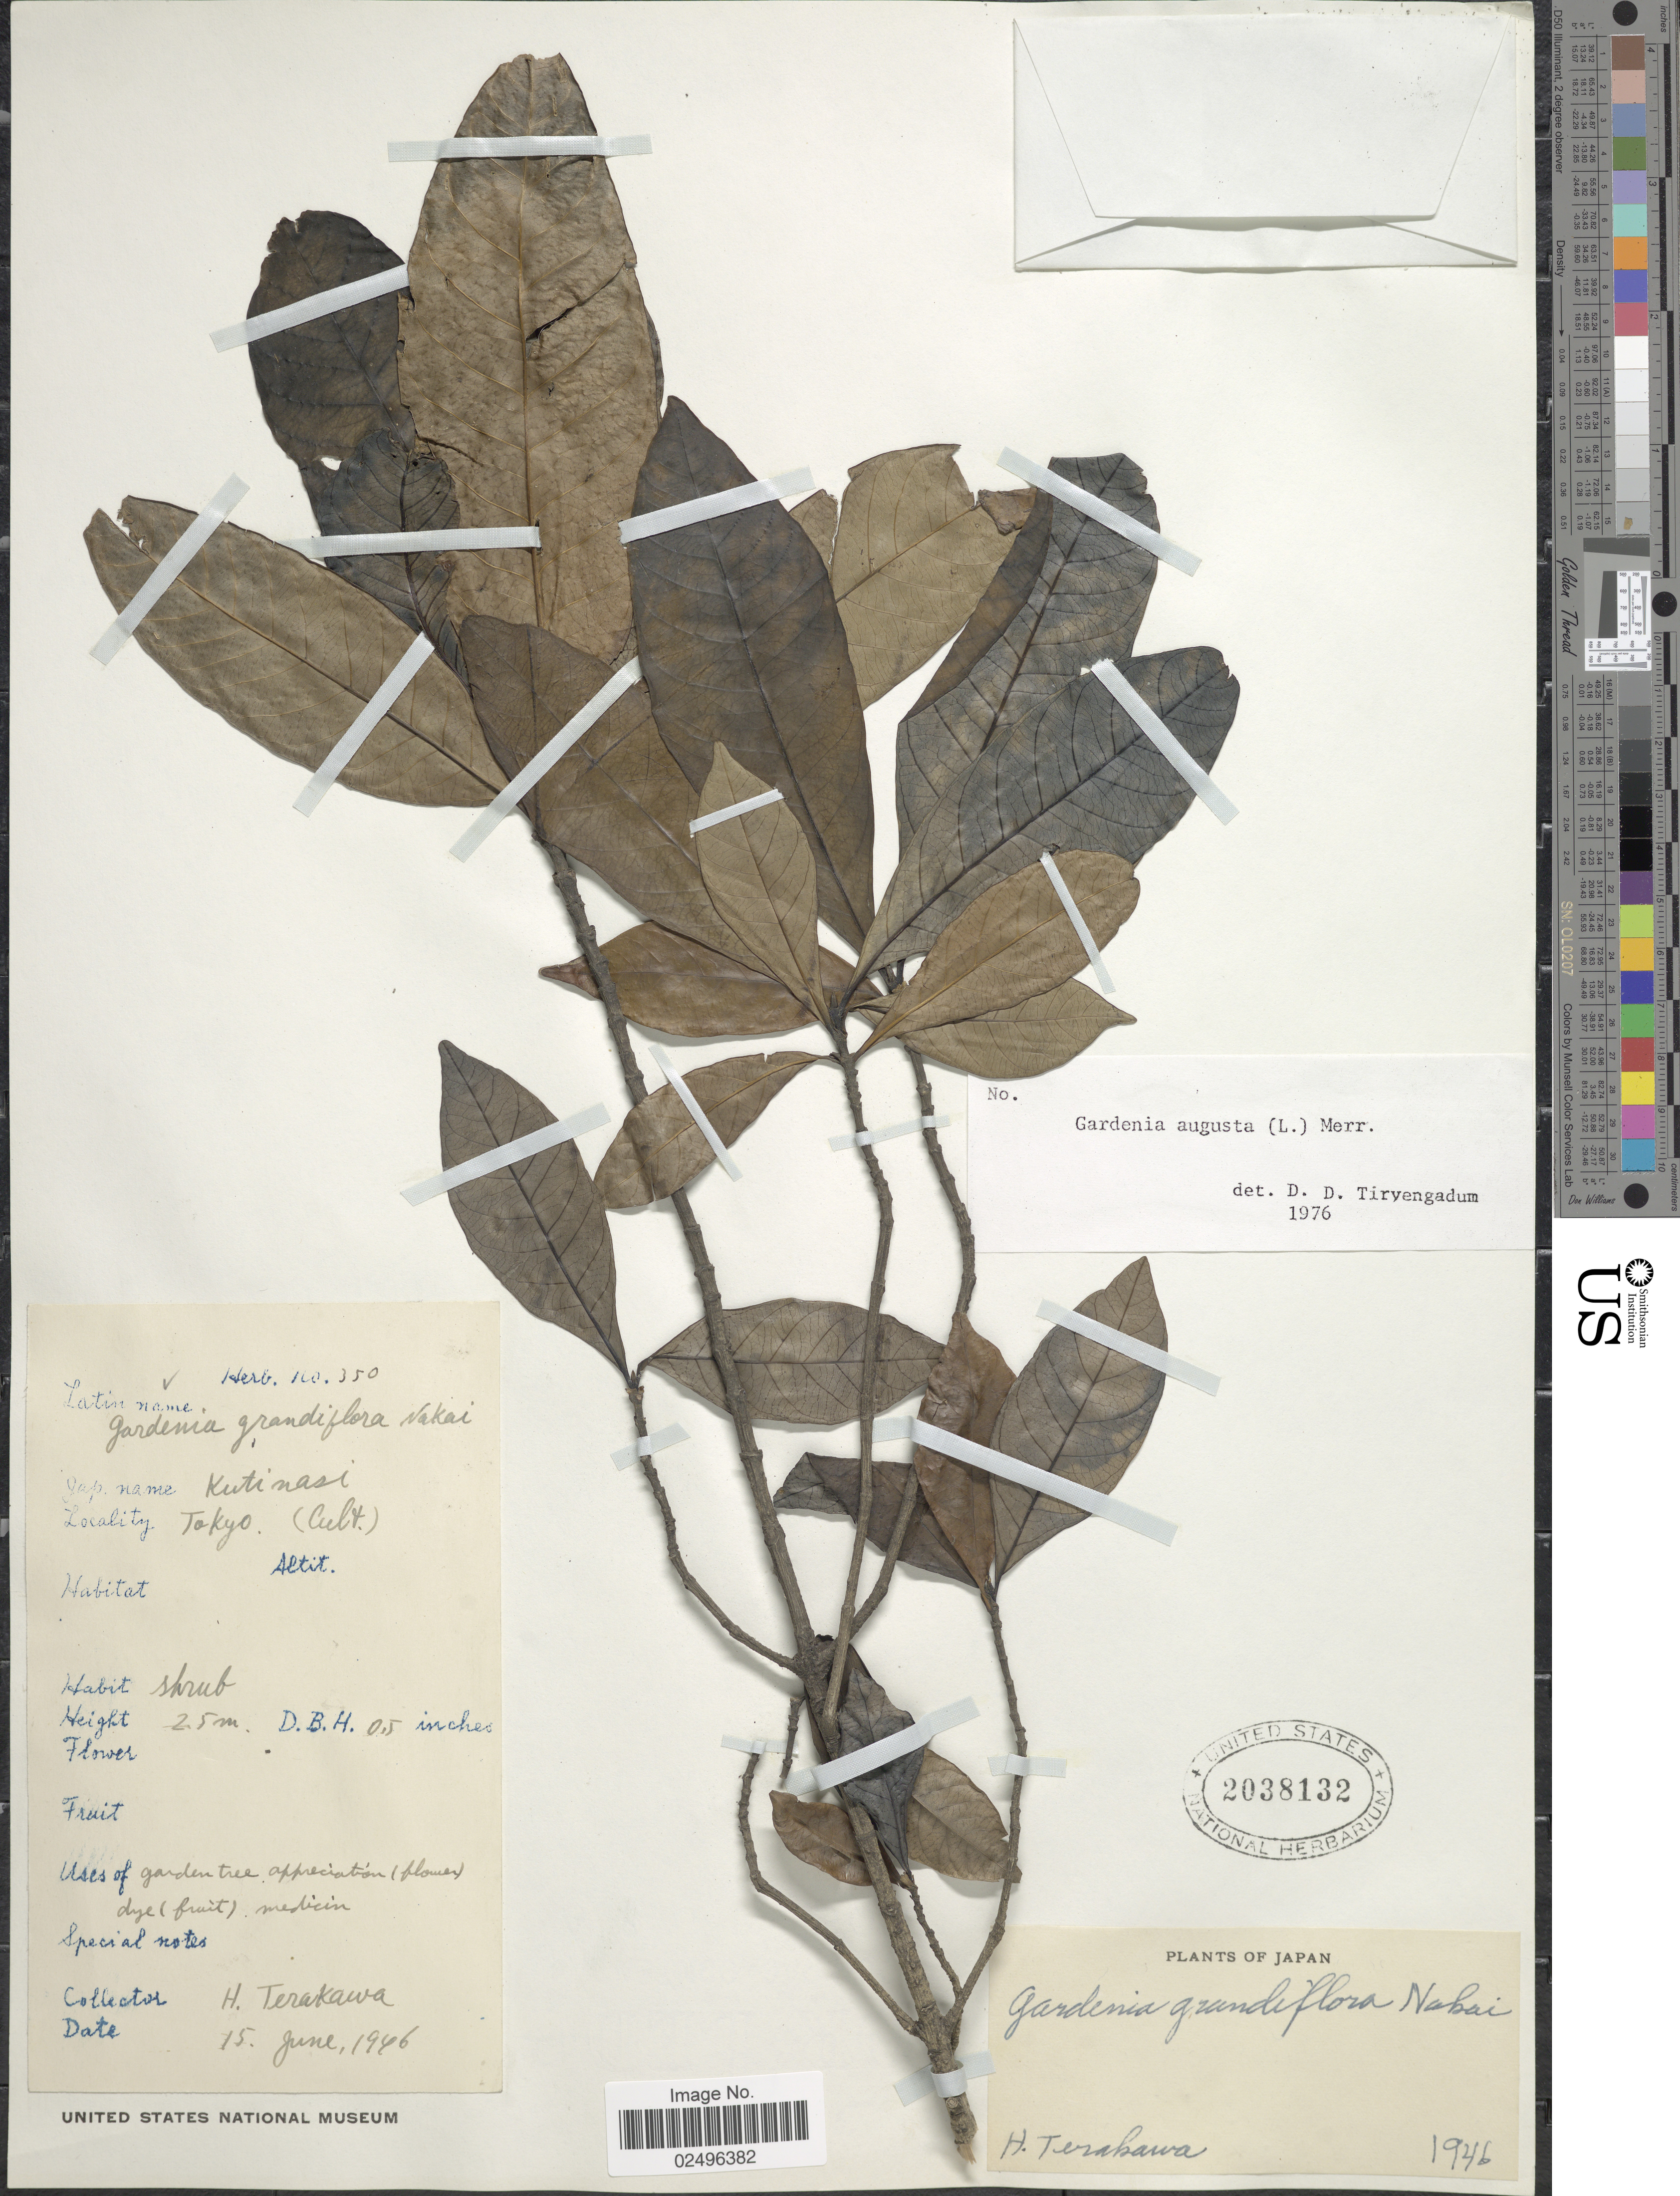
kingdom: Plantae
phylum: Tracheophyta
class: Magnoliopsida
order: Gentianales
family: Rubiaceae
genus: Gardenia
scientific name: Gardenia augusta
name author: (L.) Merr.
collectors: H. Terakawa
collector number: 350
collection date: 1946-06-15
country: Japan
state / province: Tokyo, Federal City of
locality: Tokyo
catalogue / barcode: US 2038132